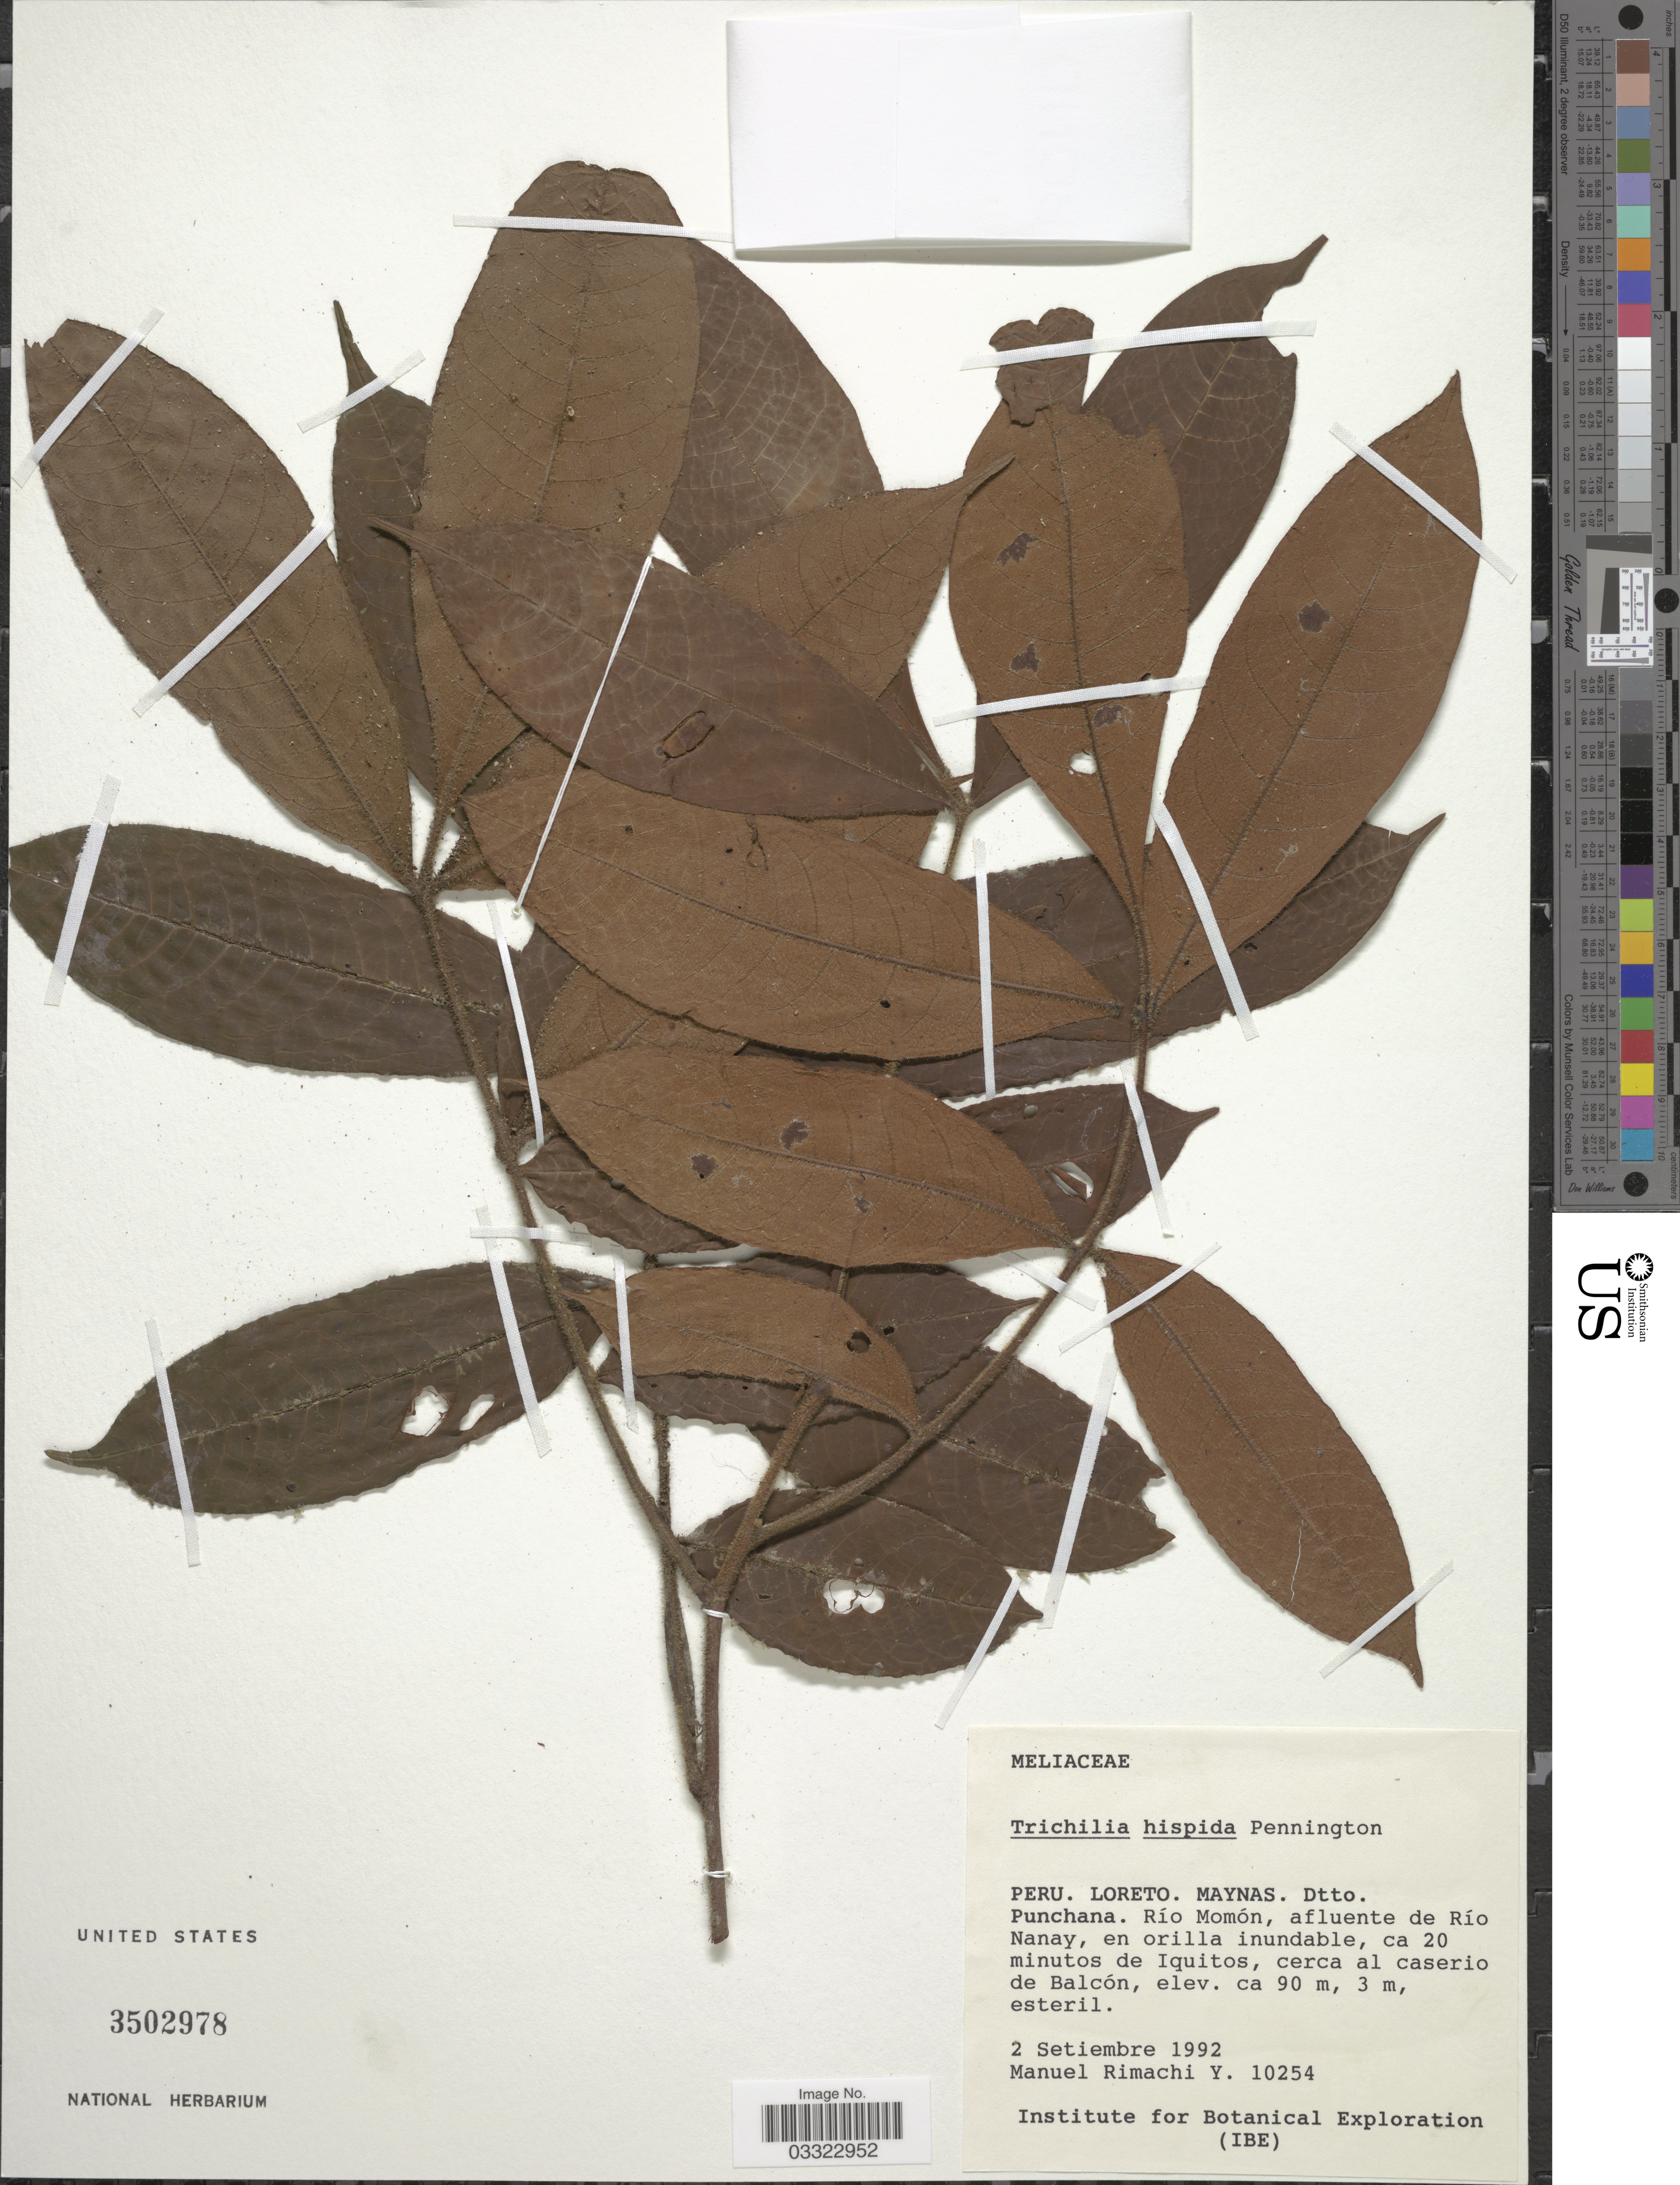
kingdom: Plantae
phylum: Tracheophyta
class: Magnoliopsida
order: Sapindales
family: Meliaceae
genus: Trichilia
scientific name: Trichilia hispida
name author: T.D. Penn.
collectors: M. Rimachi Y.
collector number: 10254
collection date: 1992-09-02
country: Peru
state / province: Loreto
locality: Maynas. Dtto. Puchana. Río Momón, afluente de Río Nanay, ca 20 minutos de Iquitos, cerca al caserio de Balcón.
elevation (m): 90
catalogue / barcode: US 3502978